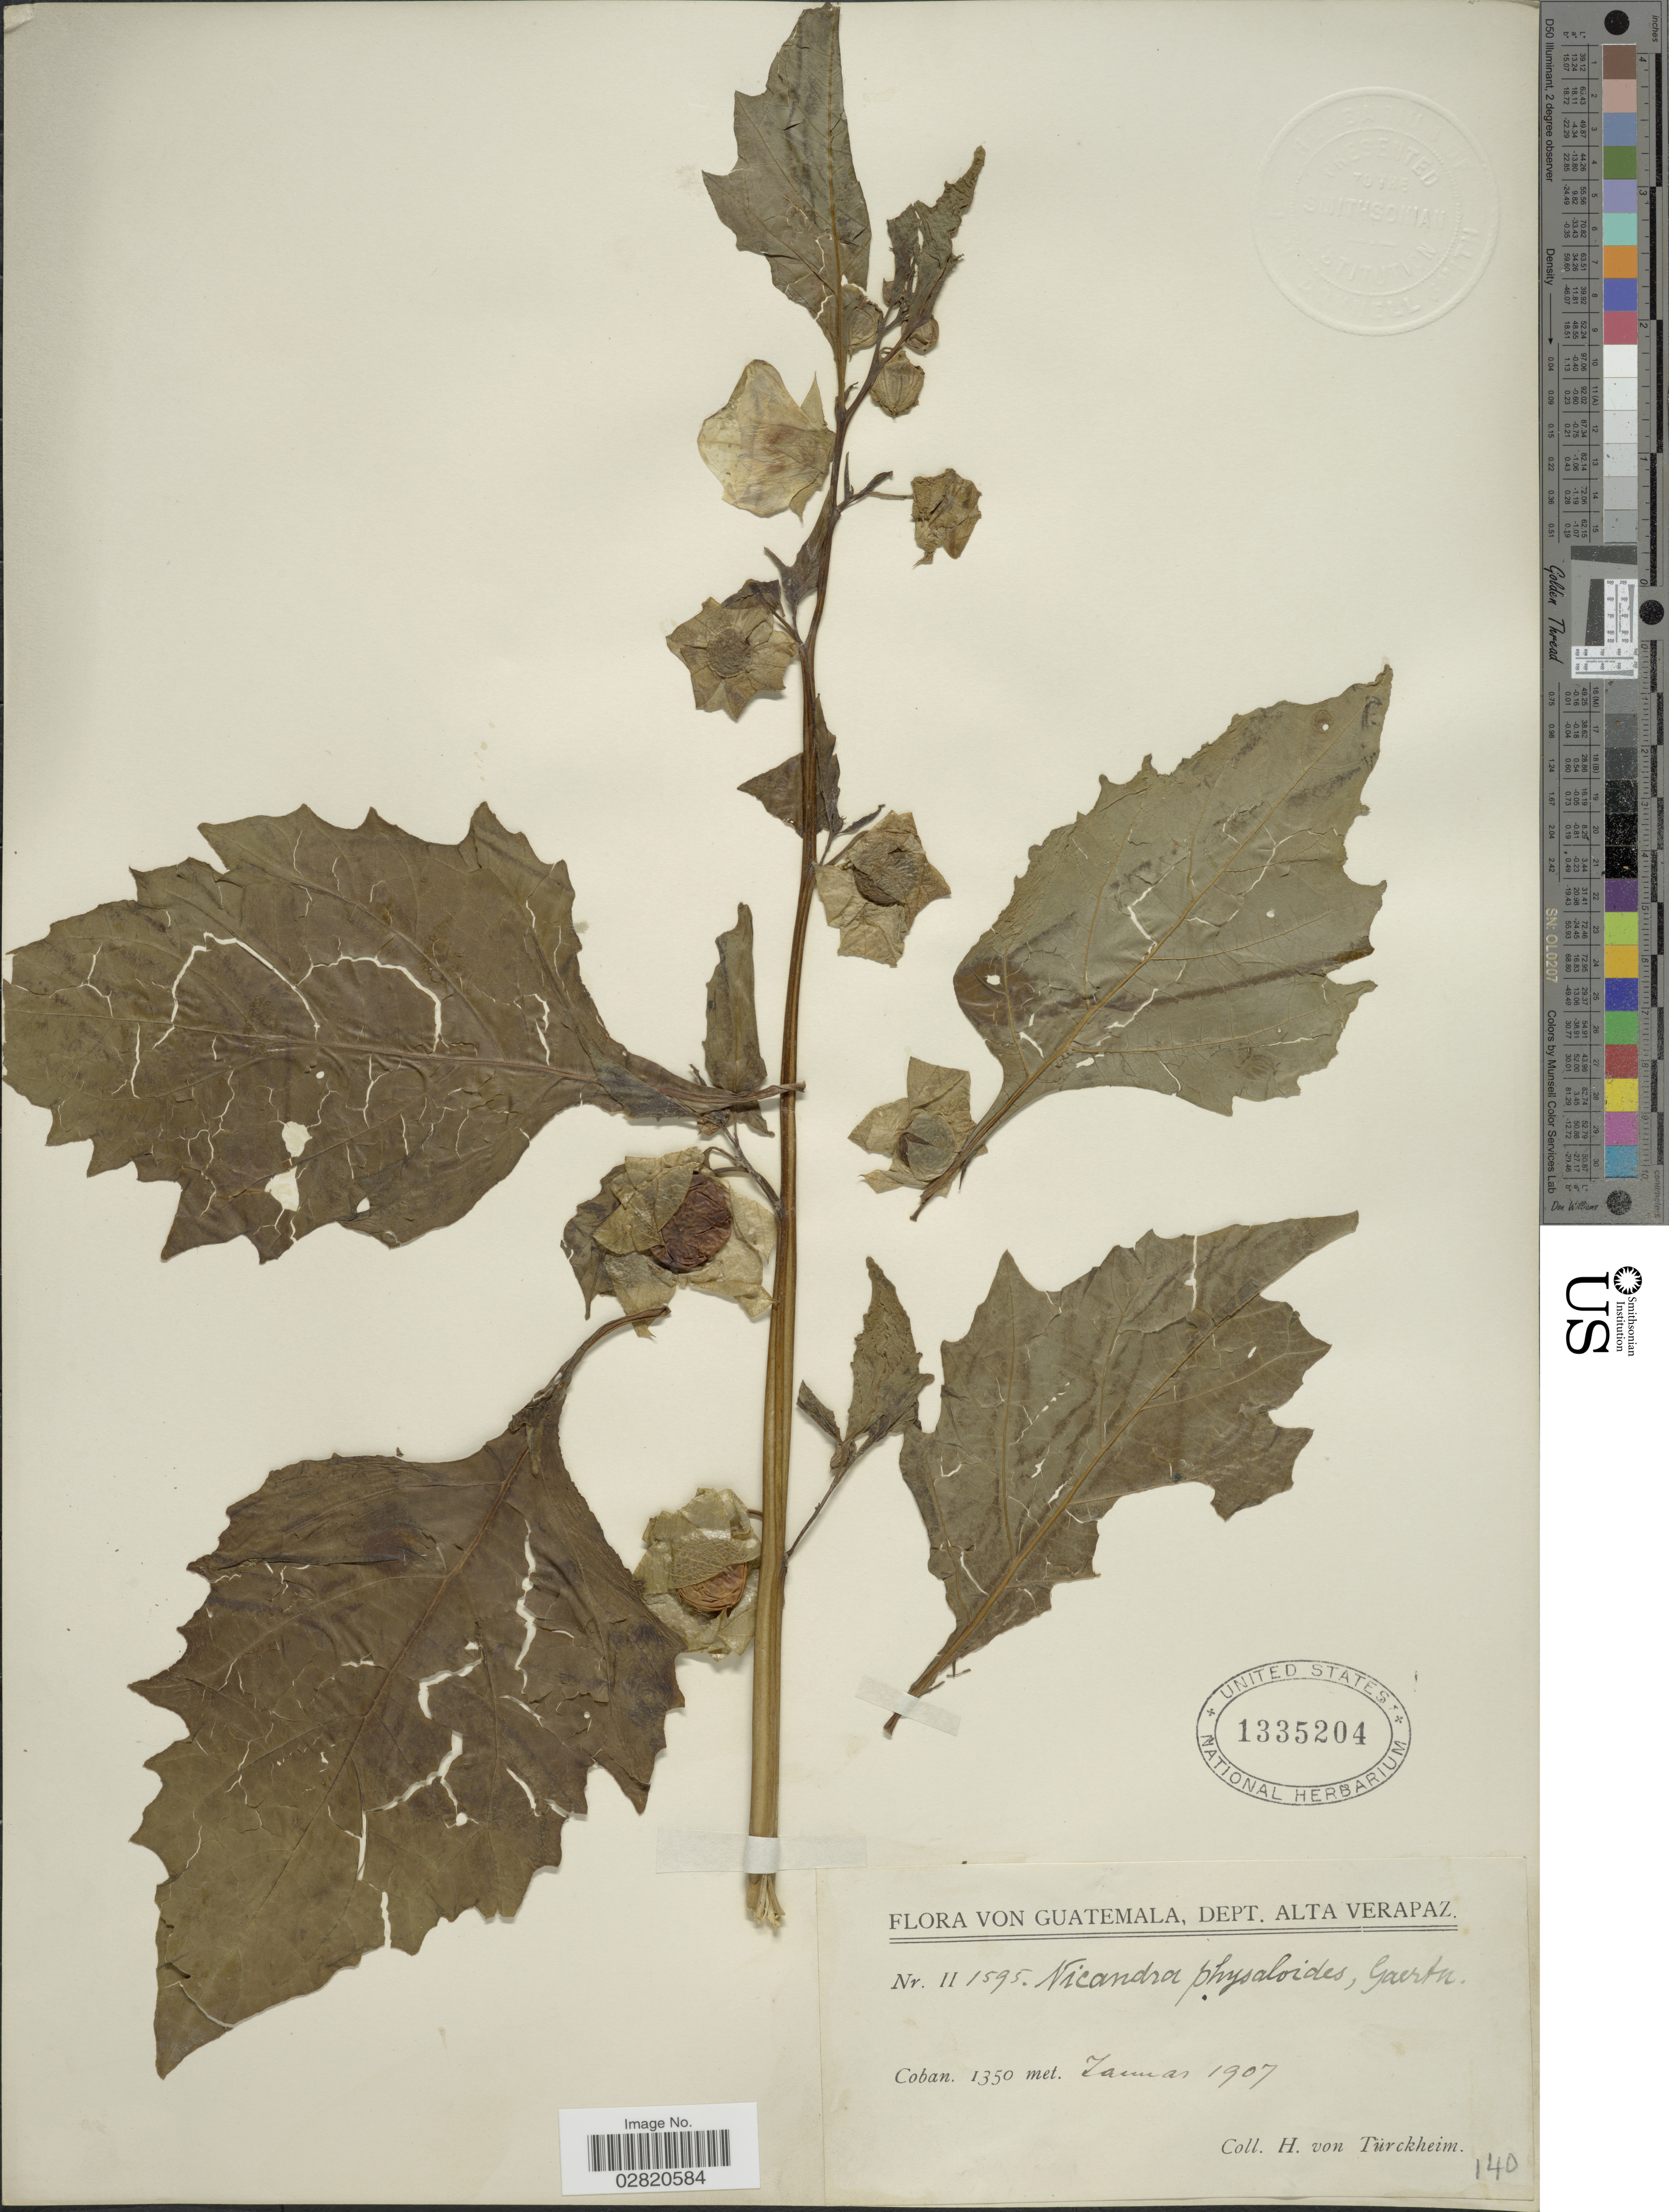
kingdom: Plantae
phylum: Tracheophyta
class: Magnoliopsida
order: Solanales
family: Solanaceae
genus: Nicandra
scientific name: Nicandra physalodes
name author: (L.) Gaertn.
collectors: H. von Türckheim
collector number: II1595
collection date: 1907-01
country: Guatemala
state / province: Alta Verapaz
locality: Dept. Alta Verapaz. Coban.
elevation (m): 1350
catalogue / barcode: US 1335204